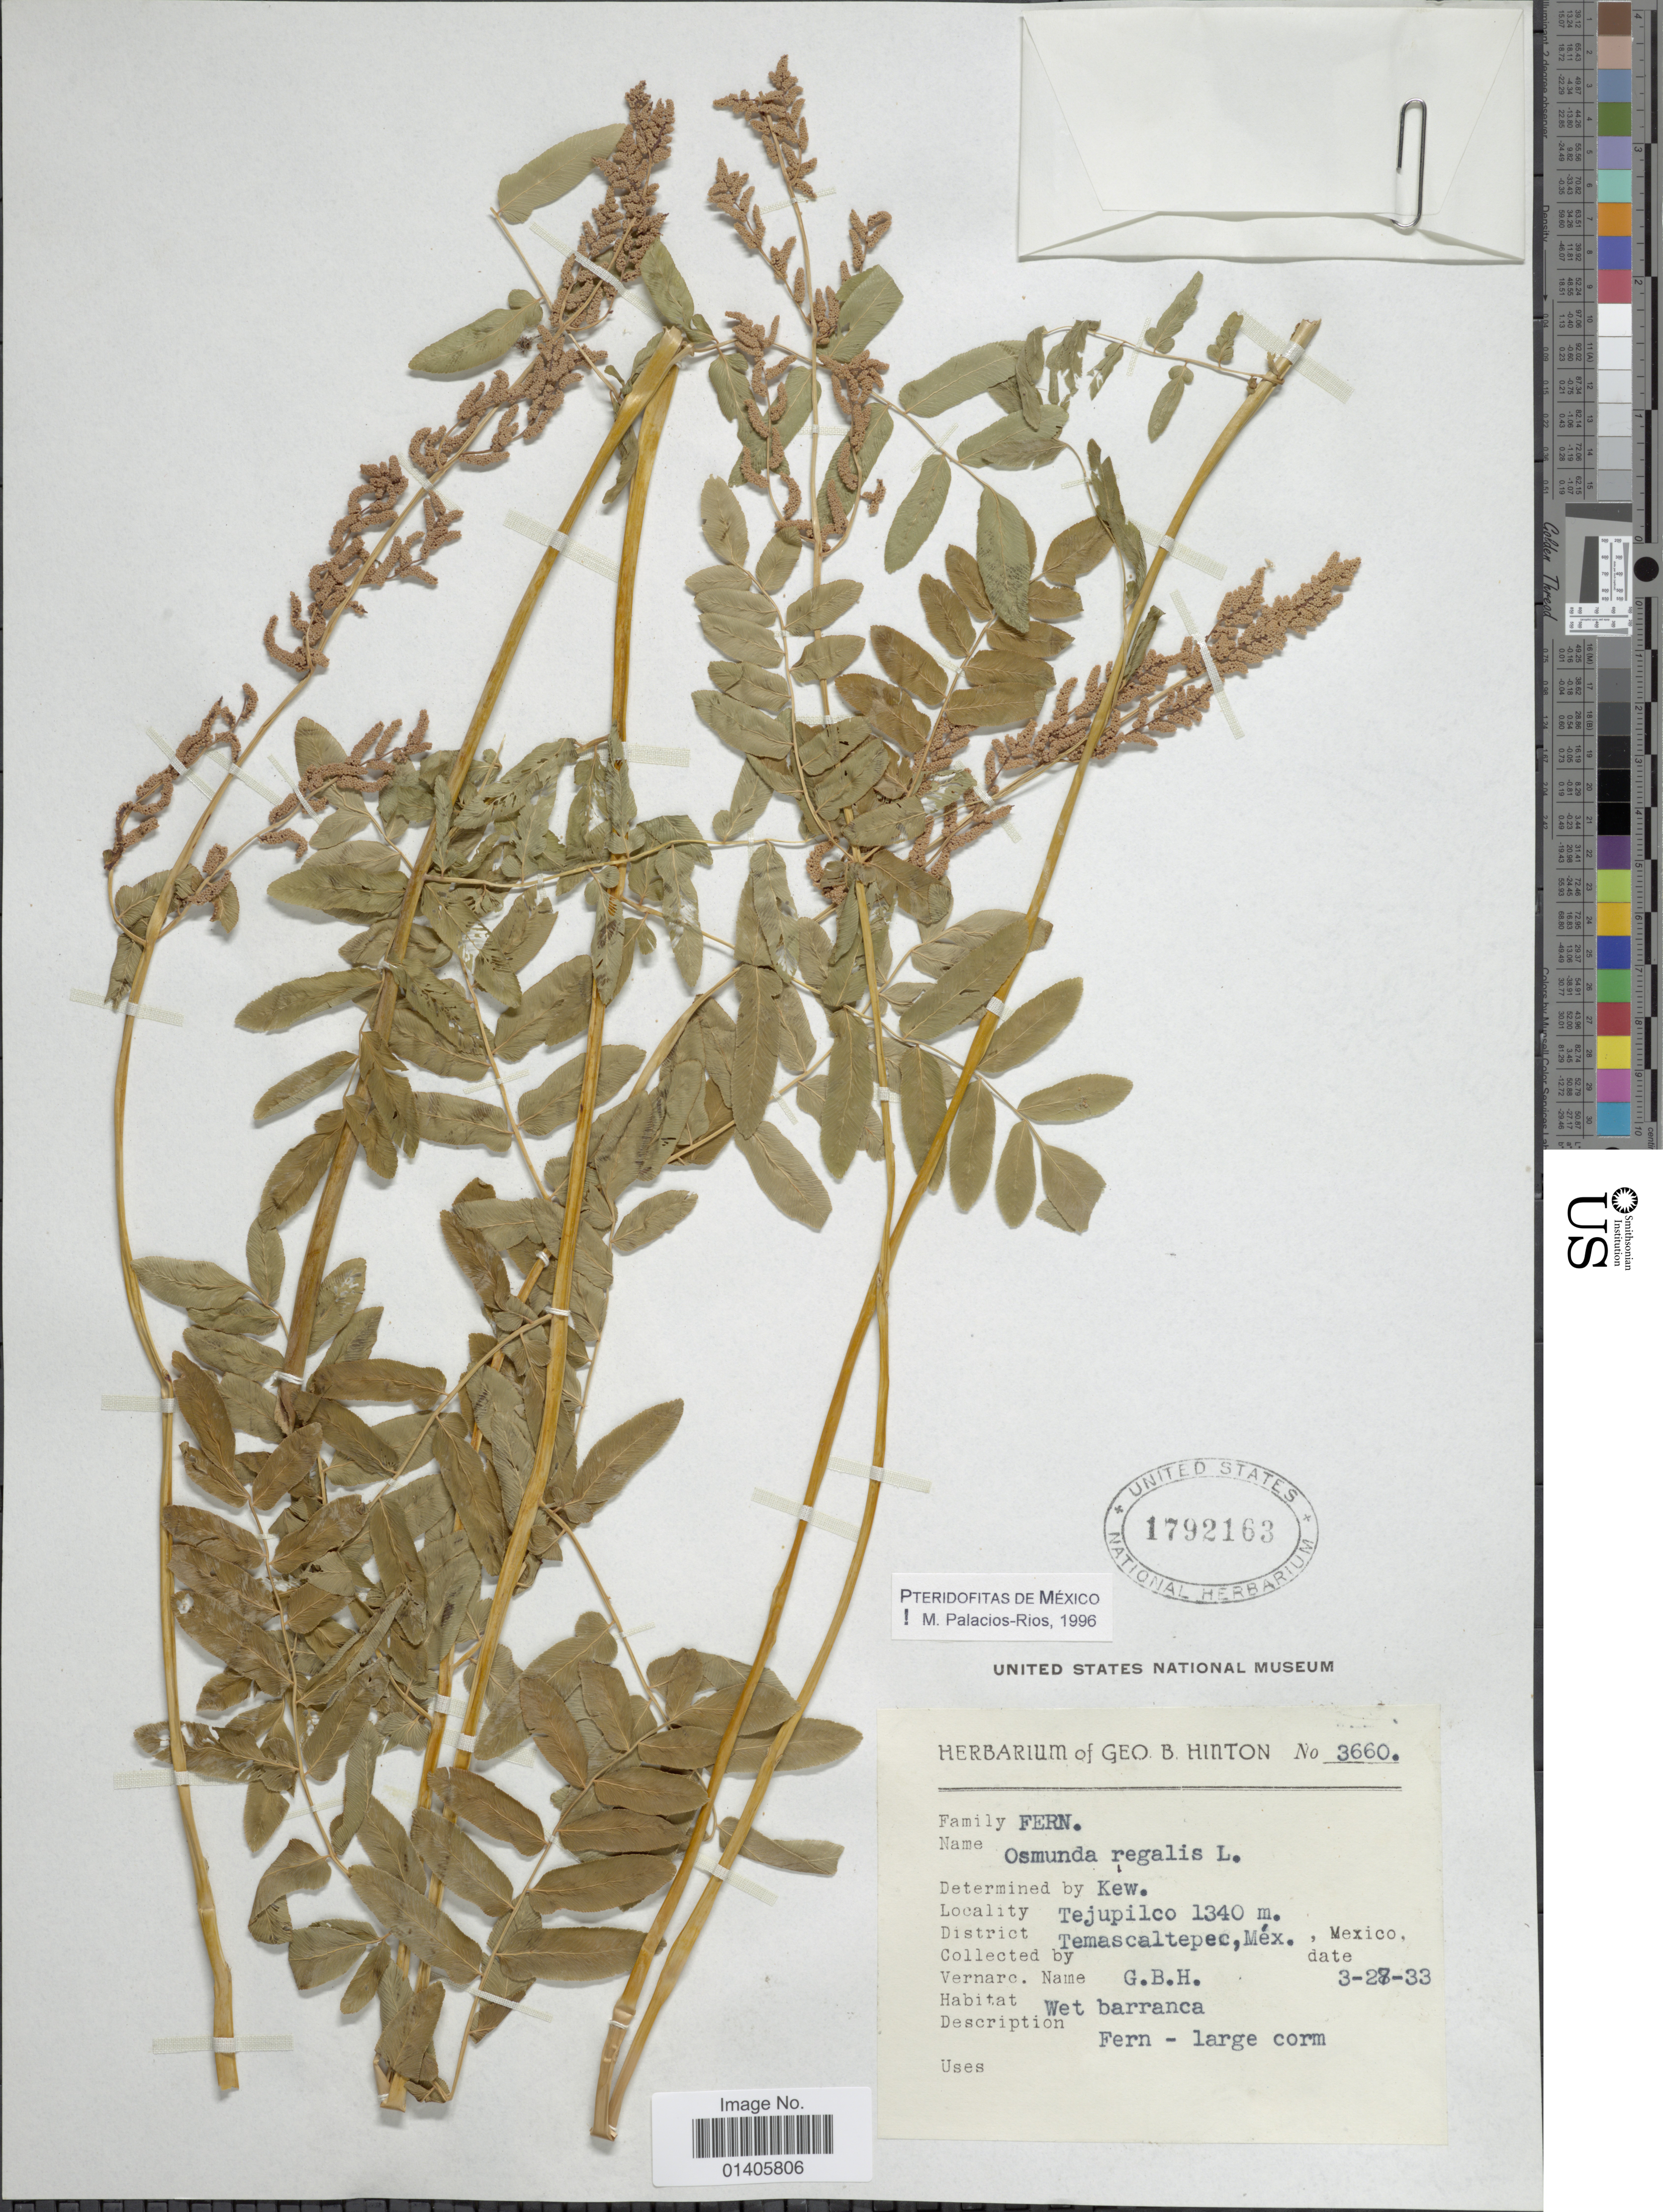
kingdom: Plantae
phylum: Tracheophyta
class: Polypodiopsida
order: Osmundales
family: Osmundaceae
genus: Osmunda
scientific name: Osmunda regalis var. spectabilis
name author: (Willd.) A. Gray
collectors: G. B. Hinton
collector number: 3660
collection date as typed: Transcribed d/m/y: 27/3/33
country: Mexico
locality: Tejupilco, District Temascaltepec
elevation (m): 1340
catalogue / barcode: US 1792163